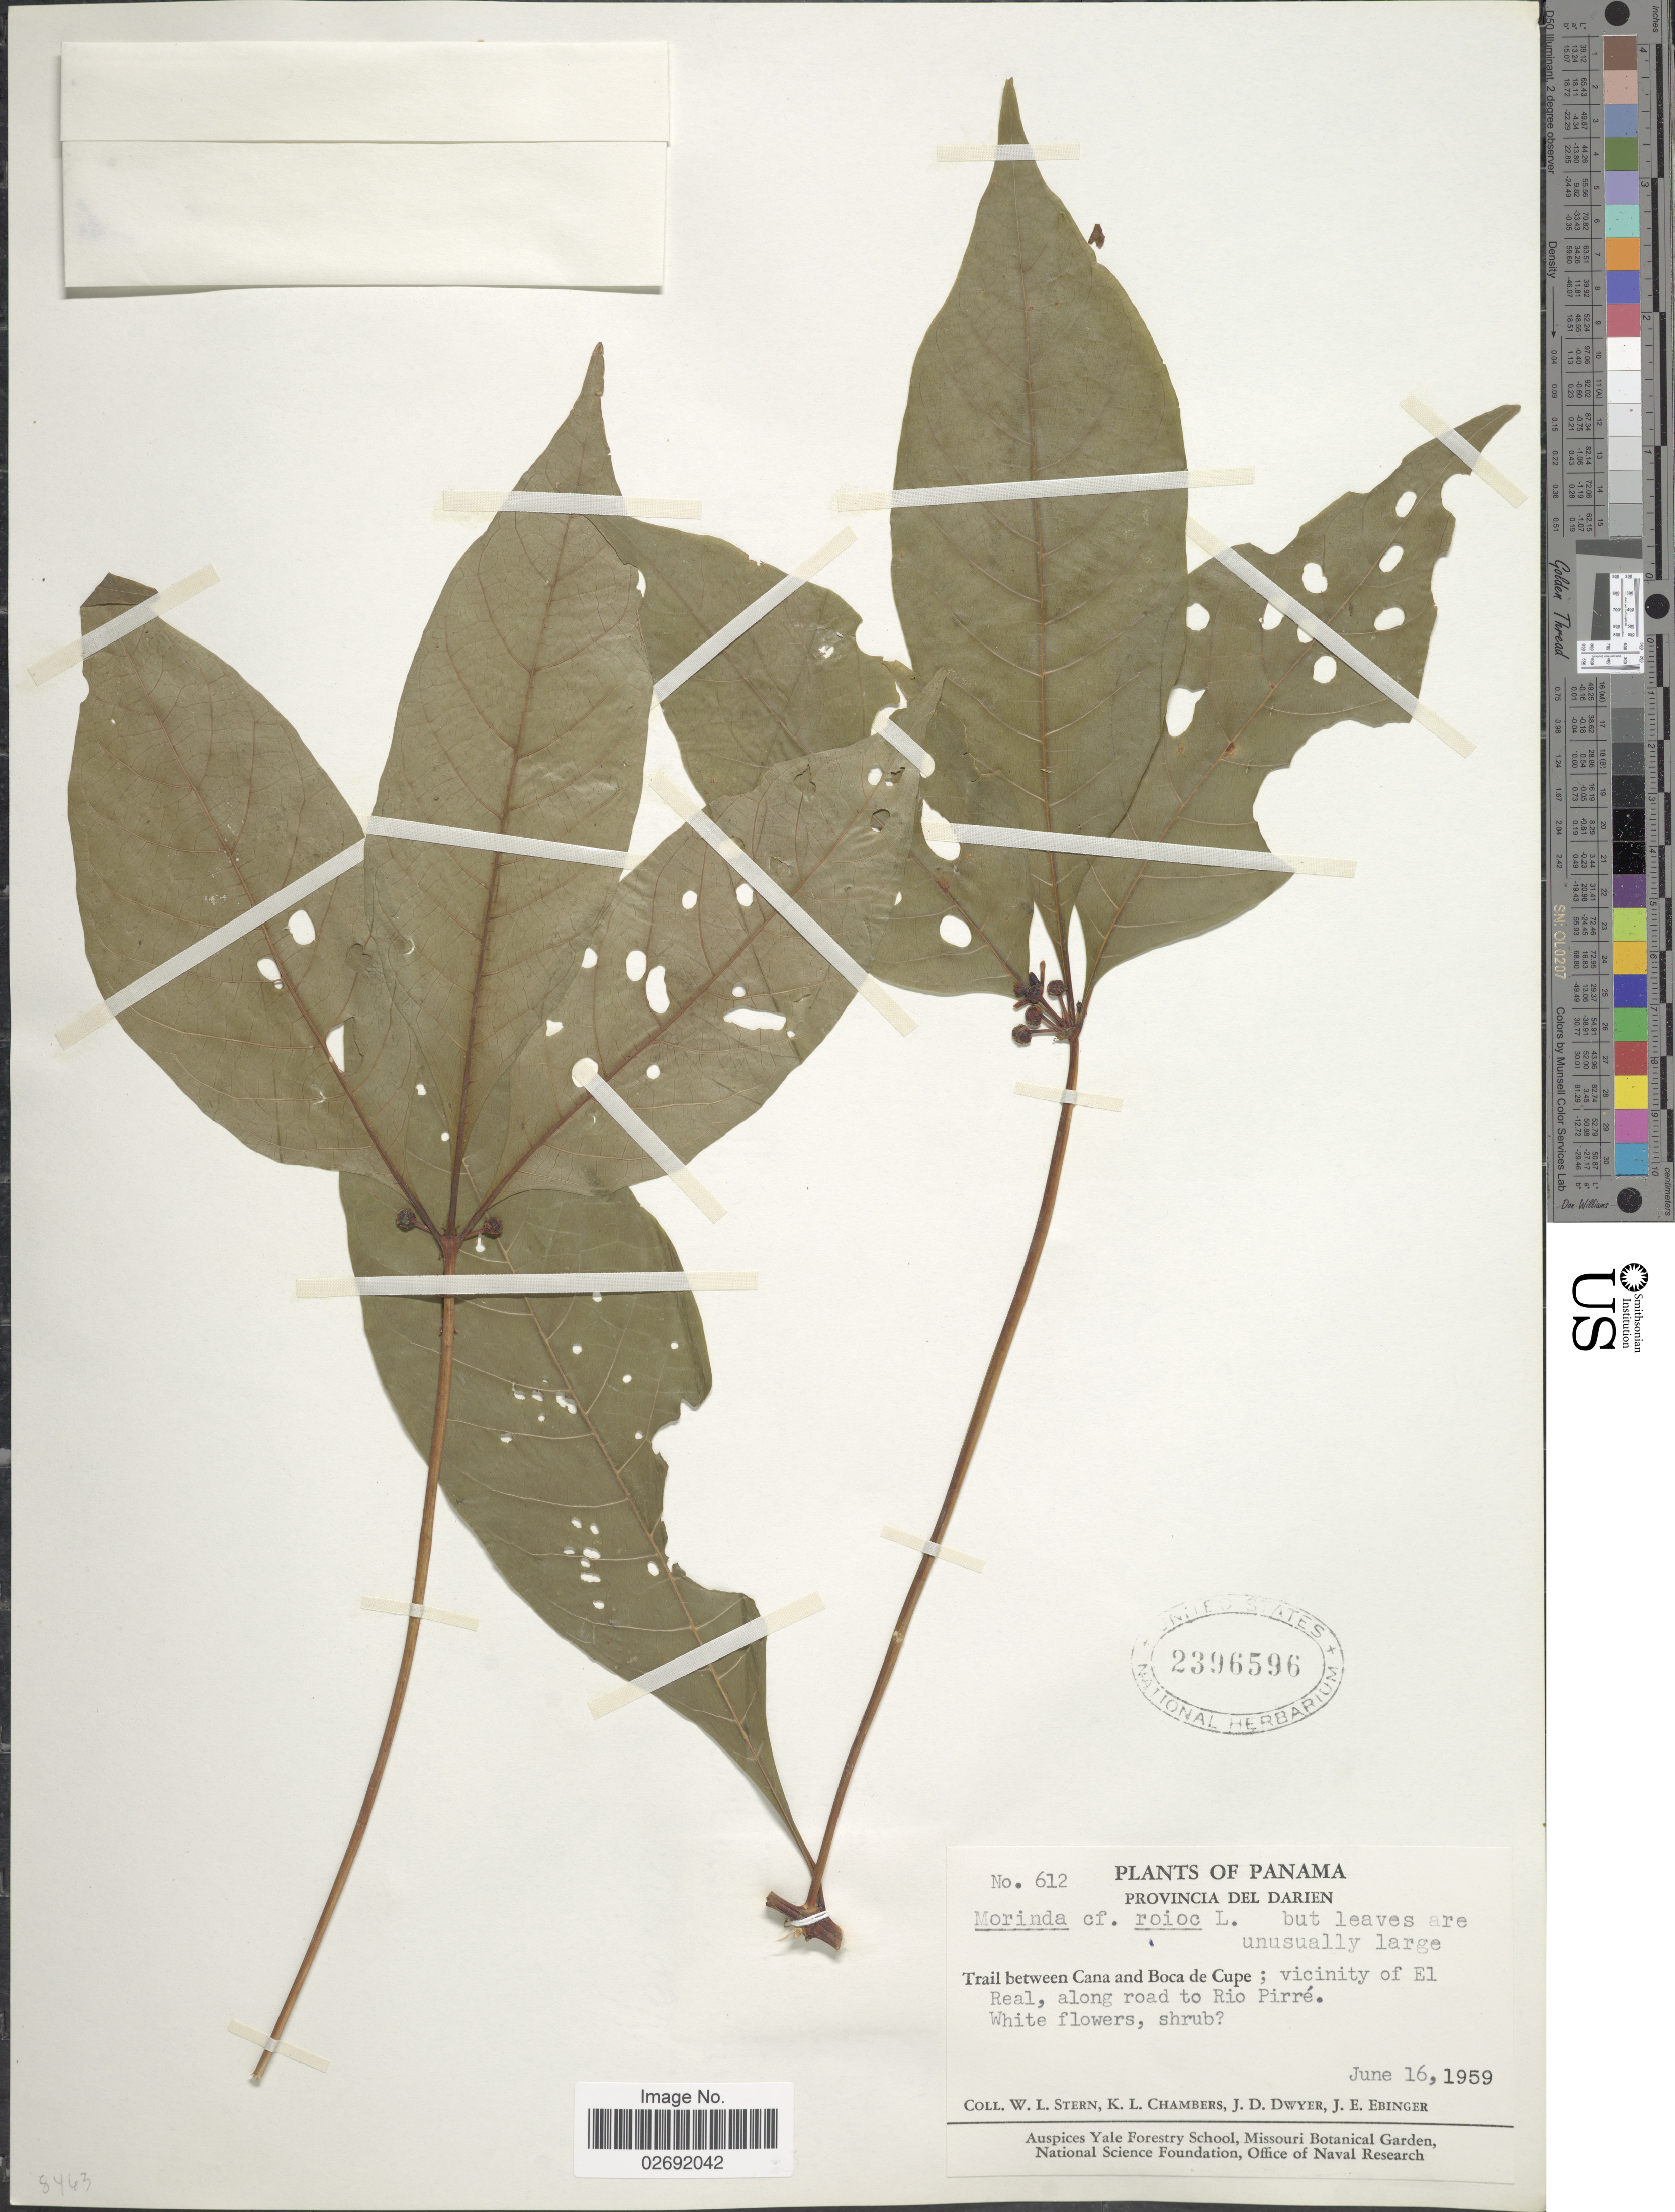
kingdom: Plantae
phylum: Tracheophyta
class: Magnoliopsida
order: Gentianales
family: Rubiaceae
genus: Morinda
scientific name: Morinda royoc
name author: L.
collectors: W. L. Stern, K. Chambers, J. D. Dwyer & J. Ebinger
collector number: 612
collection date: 1959-06-16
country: Panama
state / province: Darién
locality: Trail between Cana and Boca de Cupe; vicinity of El Real, along road to Rio Pirré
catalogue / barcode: US 2396596